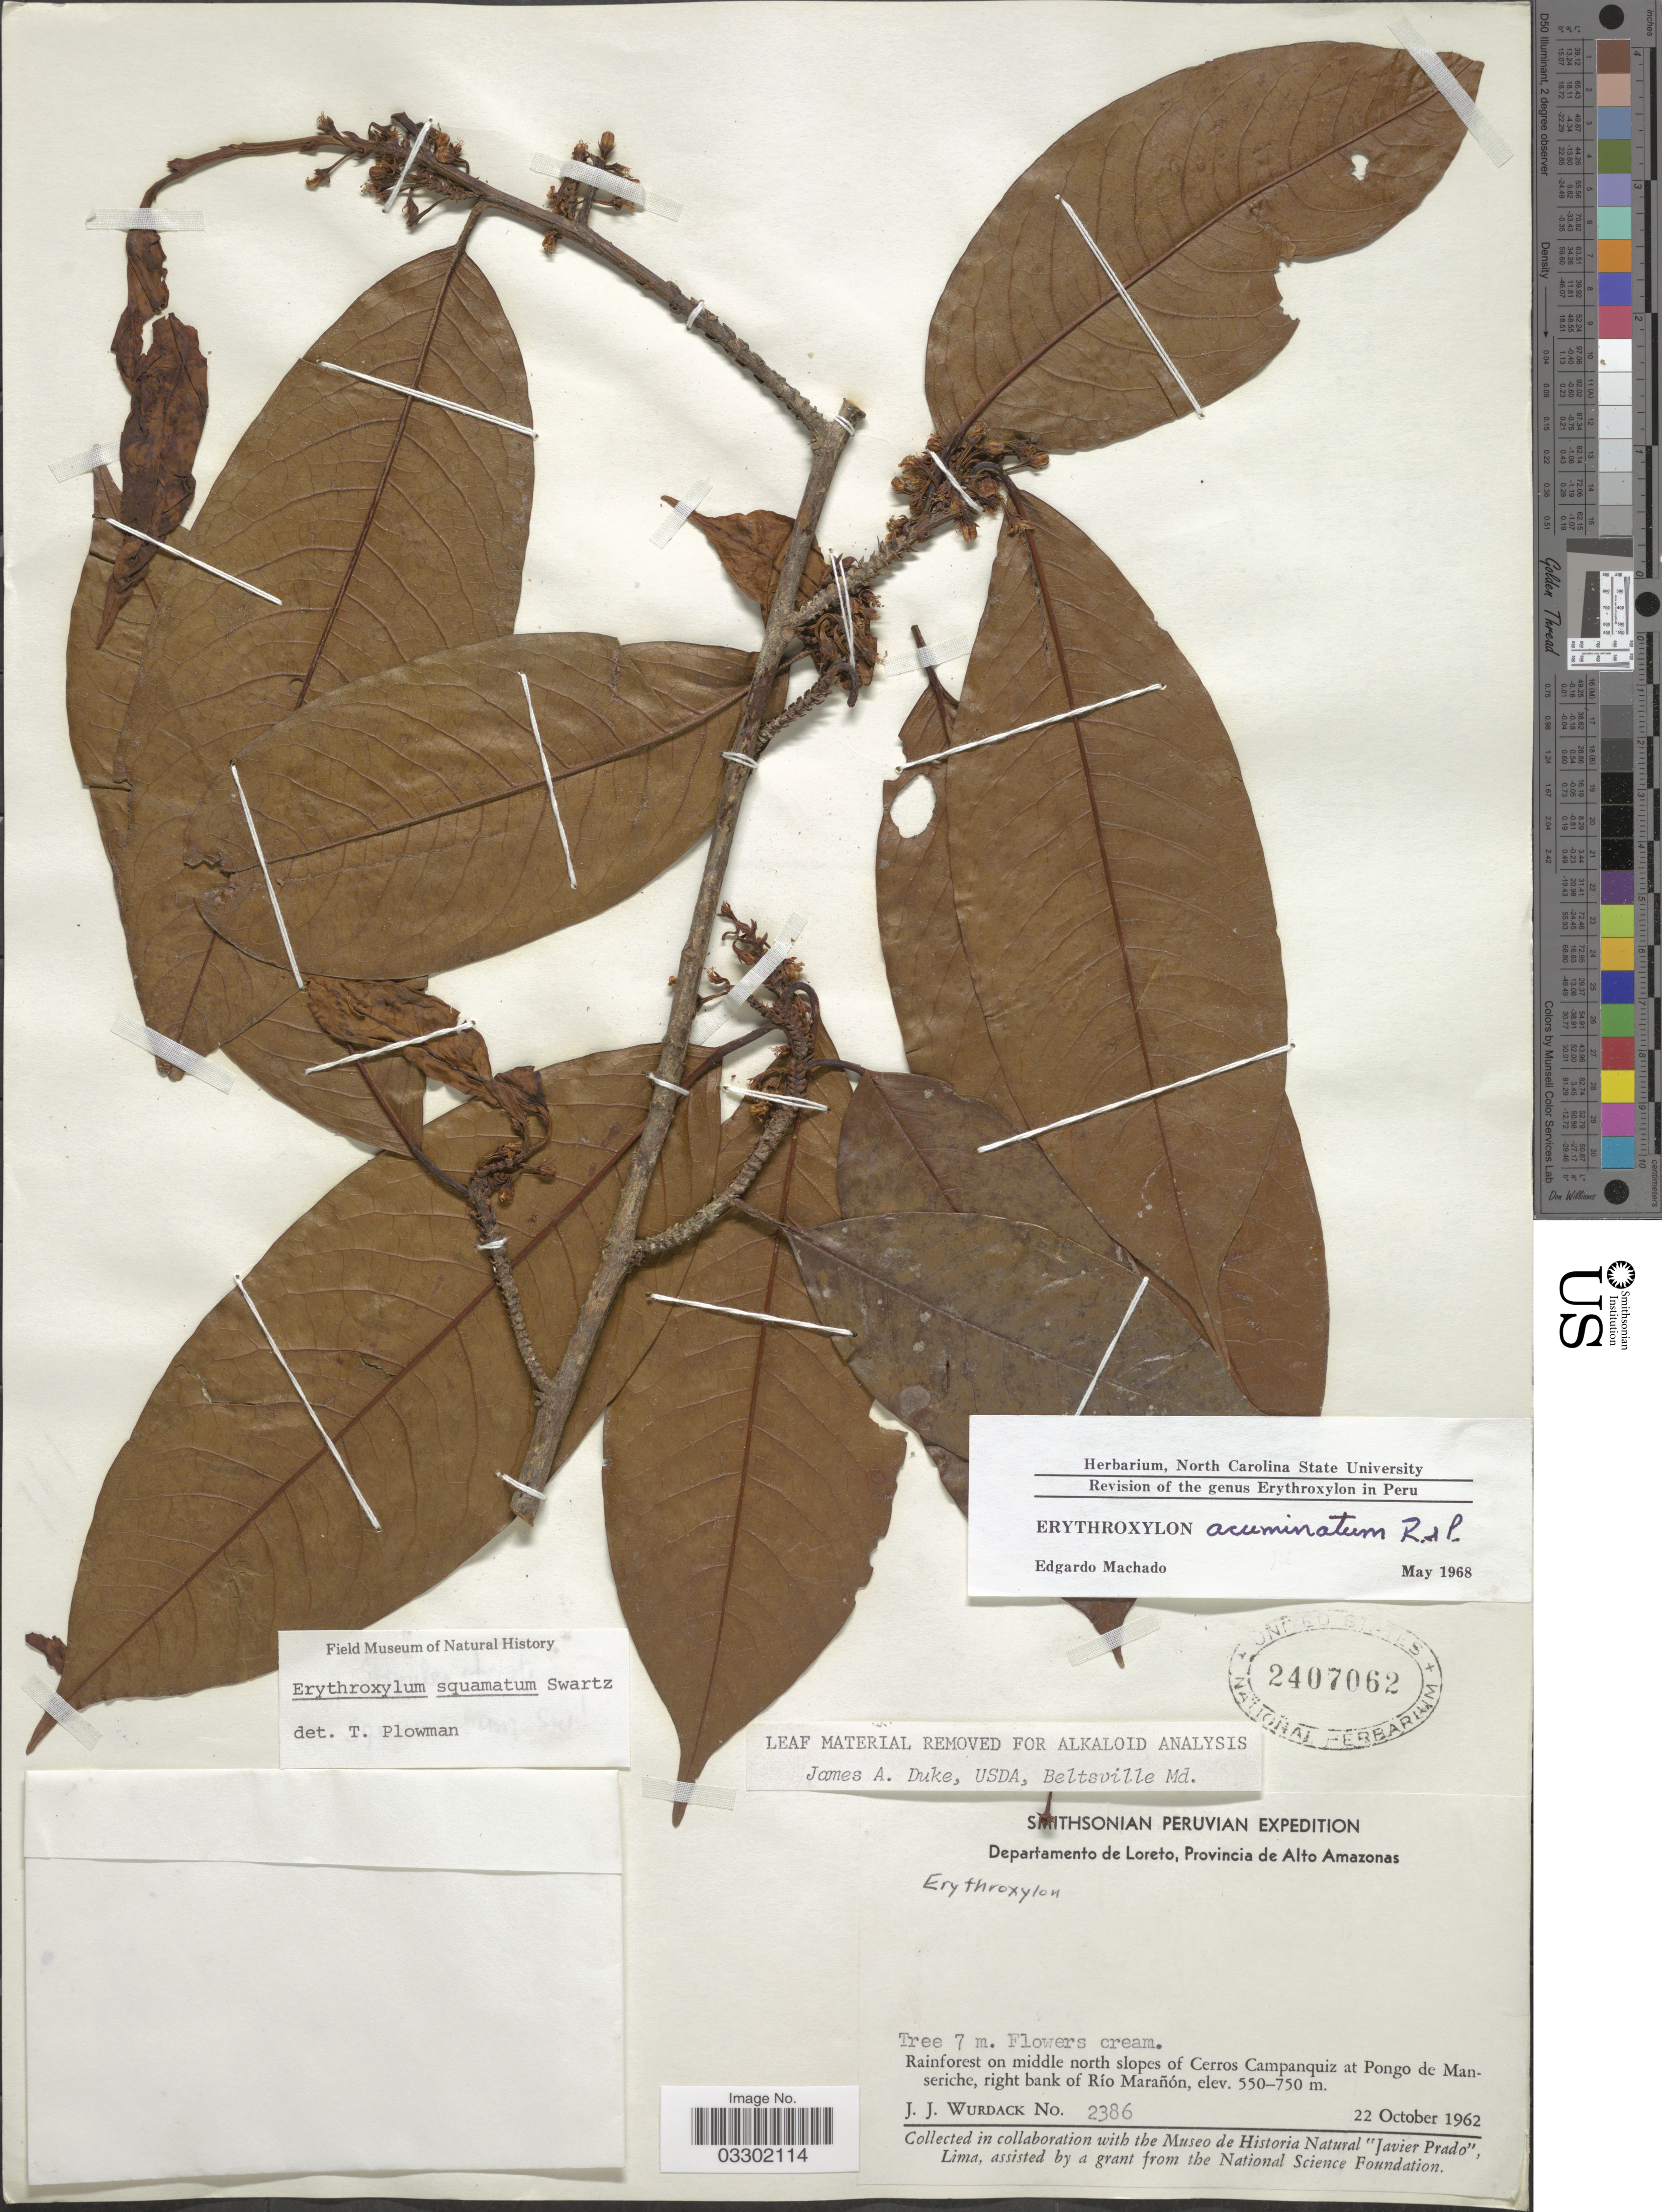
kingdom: Plantae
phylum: Tracheophyta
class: Magnoliopsida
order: Malpighiales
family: Erythroxylaceae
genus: Erythroxylum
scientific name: Erythroxylum squamatum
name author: Sw.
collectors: J. J. Wurdack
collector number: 2386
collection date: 1962-10-22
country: Peru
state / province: Loreto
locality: Departamento de Loreto, Provincia de Alto Amazonas, Rainforest on middle north slopes of Cerros Campanquiz at Pongo de Manseriche, right bank of Río Marañon.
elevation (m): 550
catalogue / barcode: US 2407062